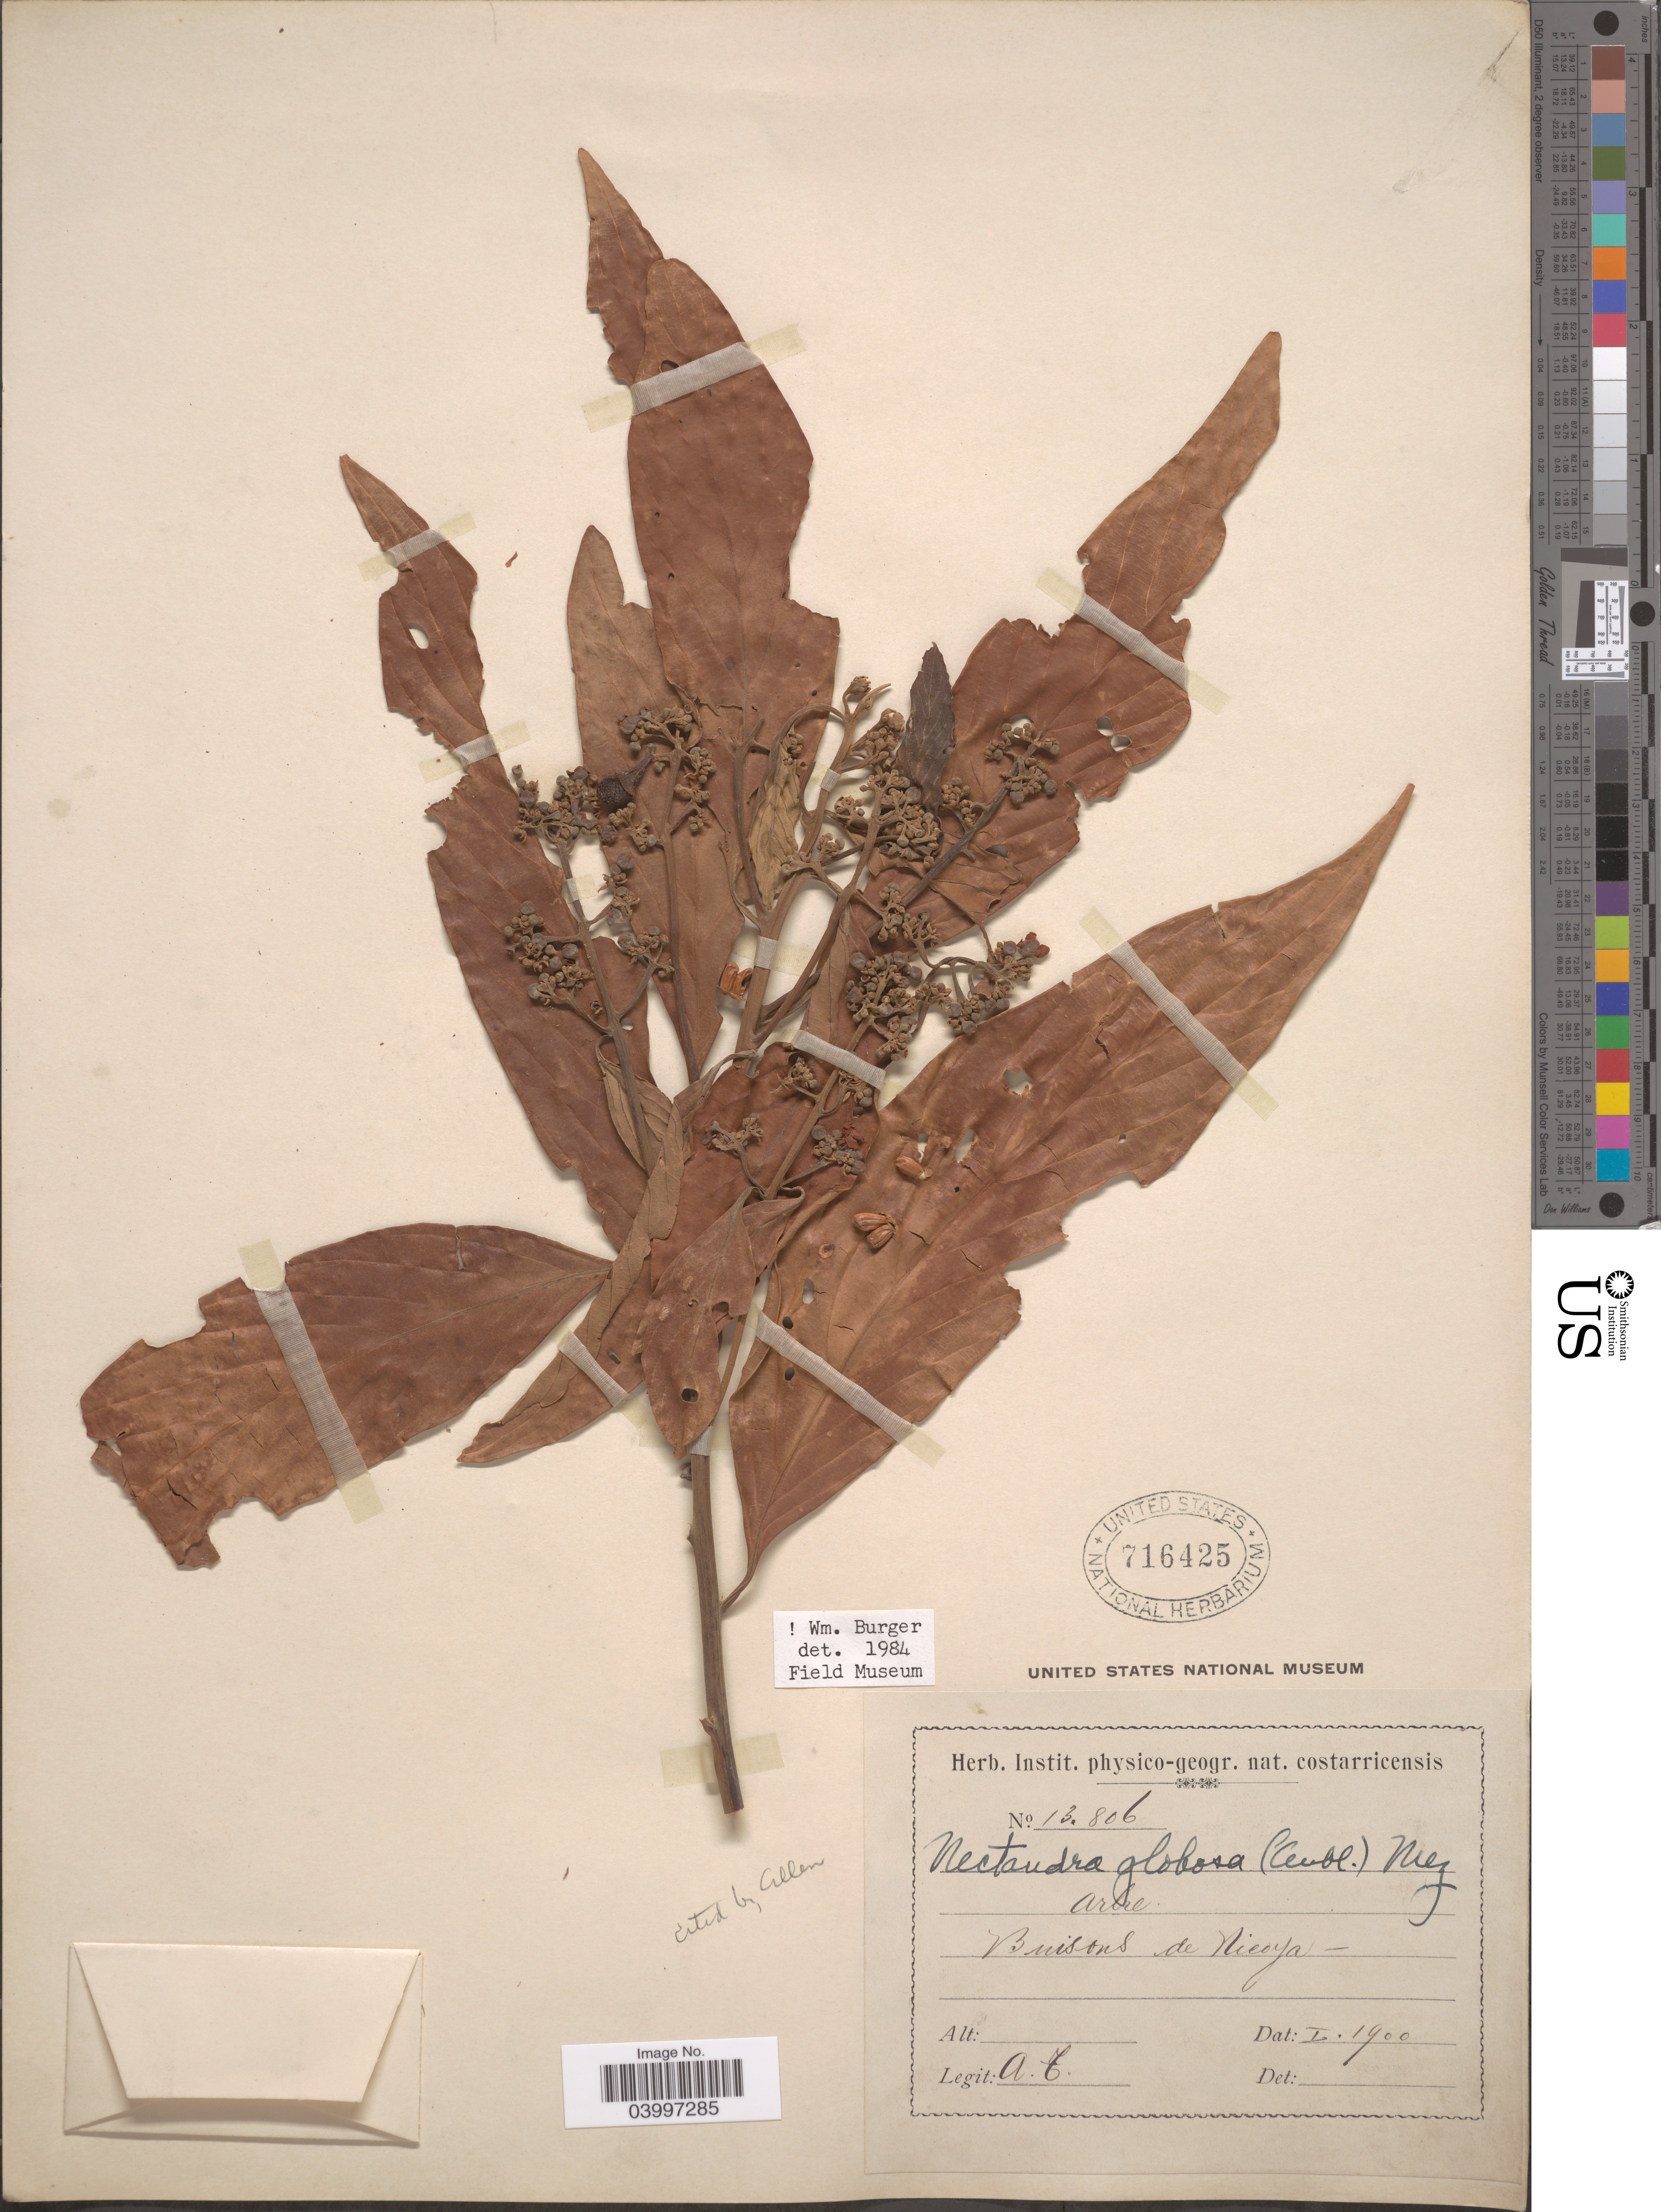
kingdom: Plantae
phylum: Tracheophyta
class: Magnoliopsida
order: Laurales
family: Lauraceae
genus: Nectandra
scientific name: Nectandra lineata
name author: (Kunth) Rohwer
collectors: A. T.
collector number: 13806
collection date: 1900-01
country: Costa Rica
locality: Buisons de Nicoya.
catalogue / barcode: US 716425